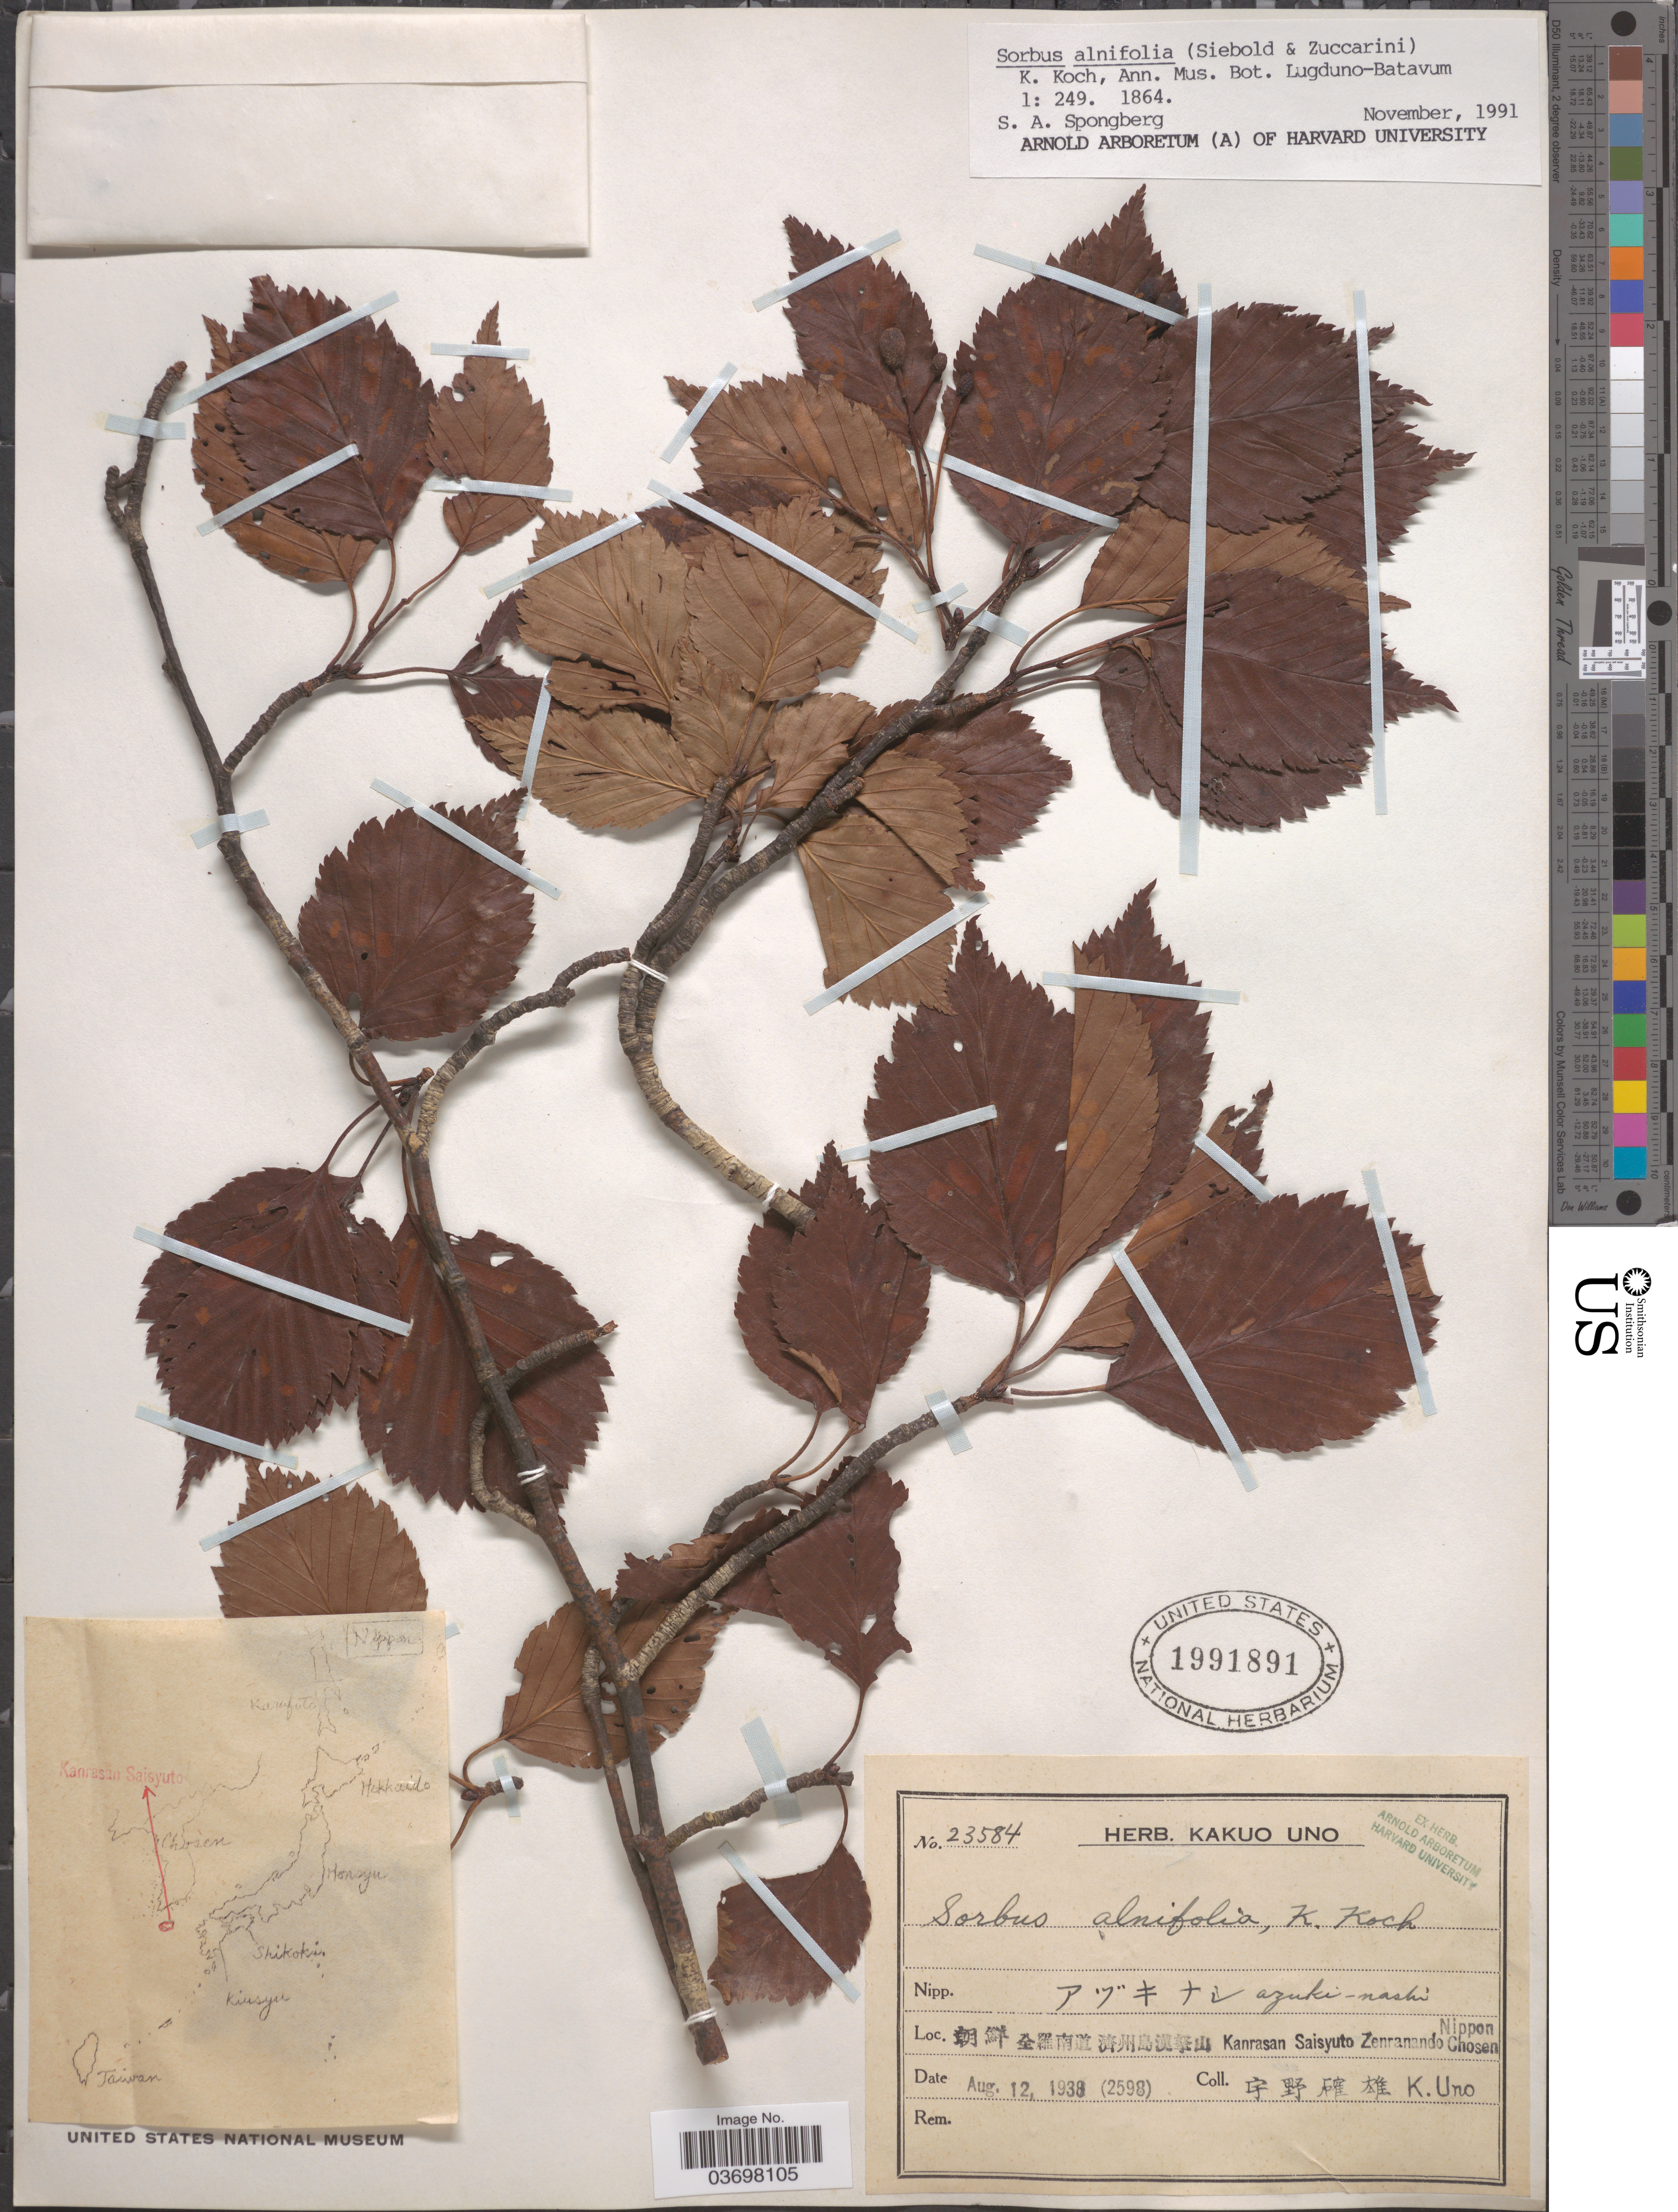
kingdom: Plantae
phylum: Tracheophyta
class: Magnoliopsida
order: Rosales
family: Rosaceae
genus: Sorbus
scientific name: Sorbus alnifolia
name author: (Siebold & Zucc.) K. Koch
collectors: K. Uno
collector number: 23584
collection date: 1938-08-12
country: Japan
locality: X Kanrasan Saisyuto Zenranando Nippon Chosen.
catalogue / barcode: US 1991891